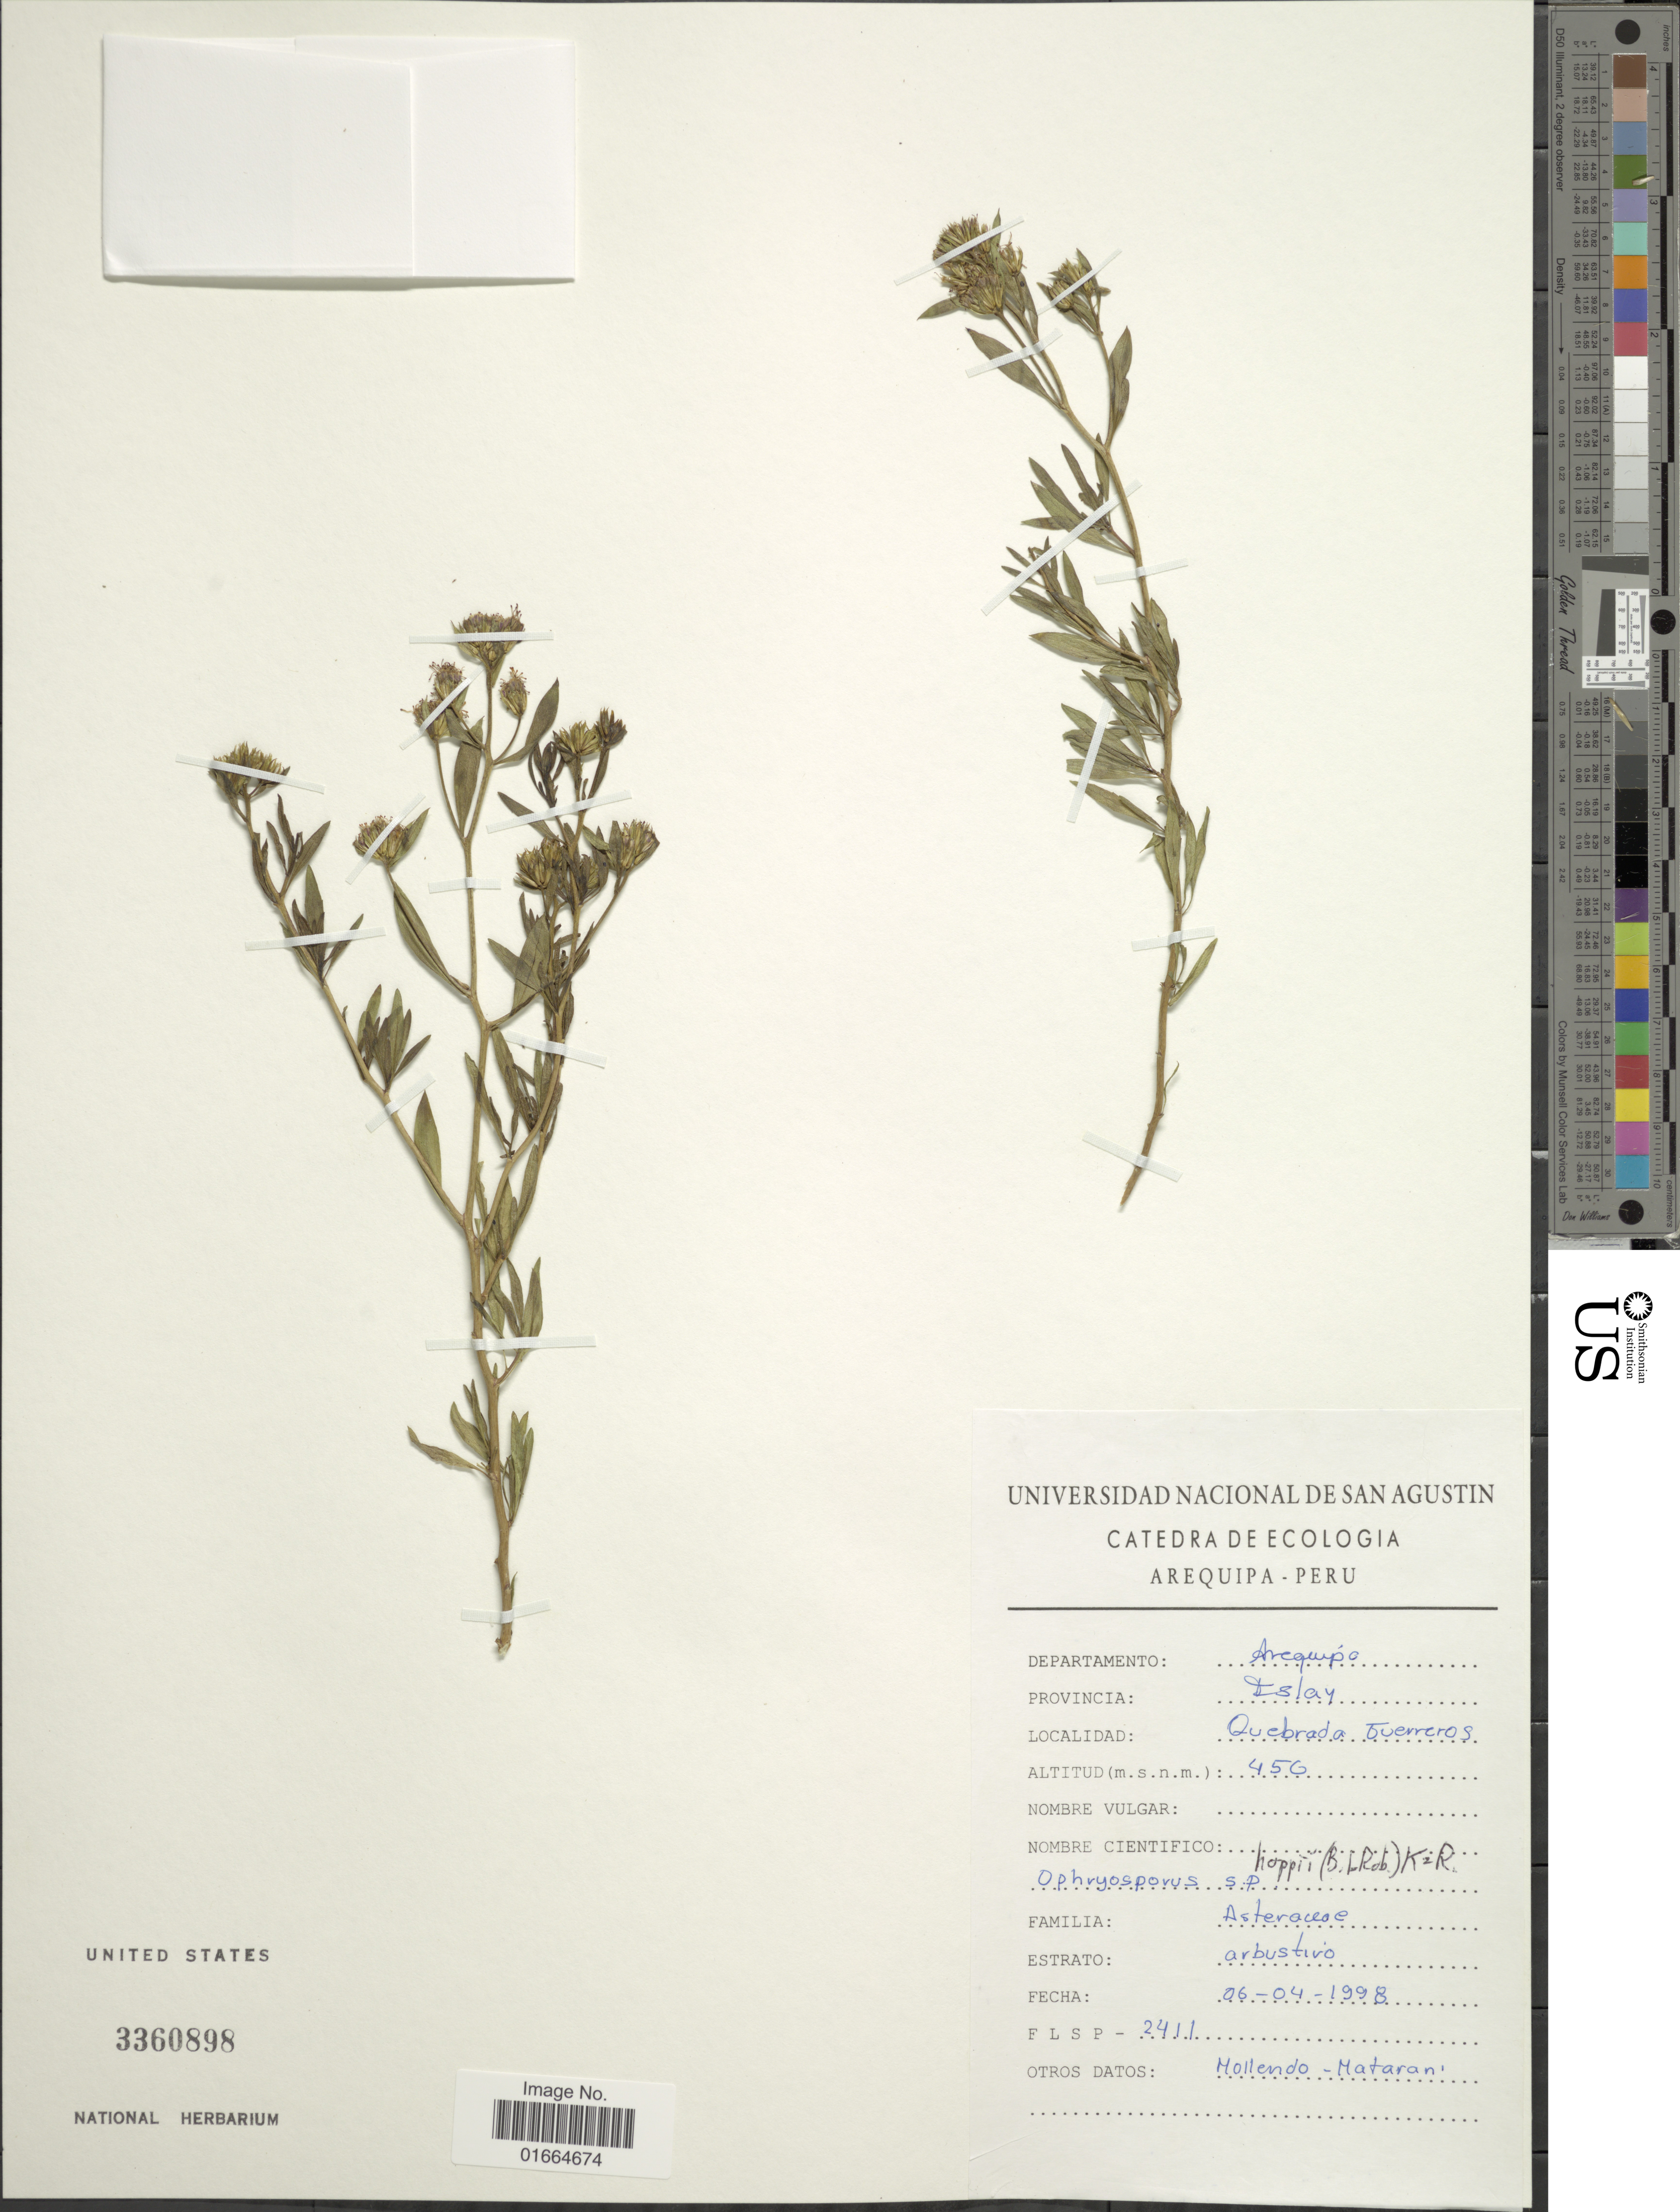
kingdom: Plantae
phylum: Tracheophyta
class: Magnoliopsida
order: Asterales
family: Asteraceae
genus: Ophryosporus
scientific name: Ophryosporus hoppii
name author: (B.L. Rob.) R.M. King & H. Rob.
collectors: -. Mollendo & Matarani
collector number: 2411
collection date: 1998-04-06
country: Peru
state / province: Arequipa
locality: Departamento: Arequipo, Provincia: Islay, Quebrada Guerreros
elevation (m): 456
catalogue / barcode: US 3360898